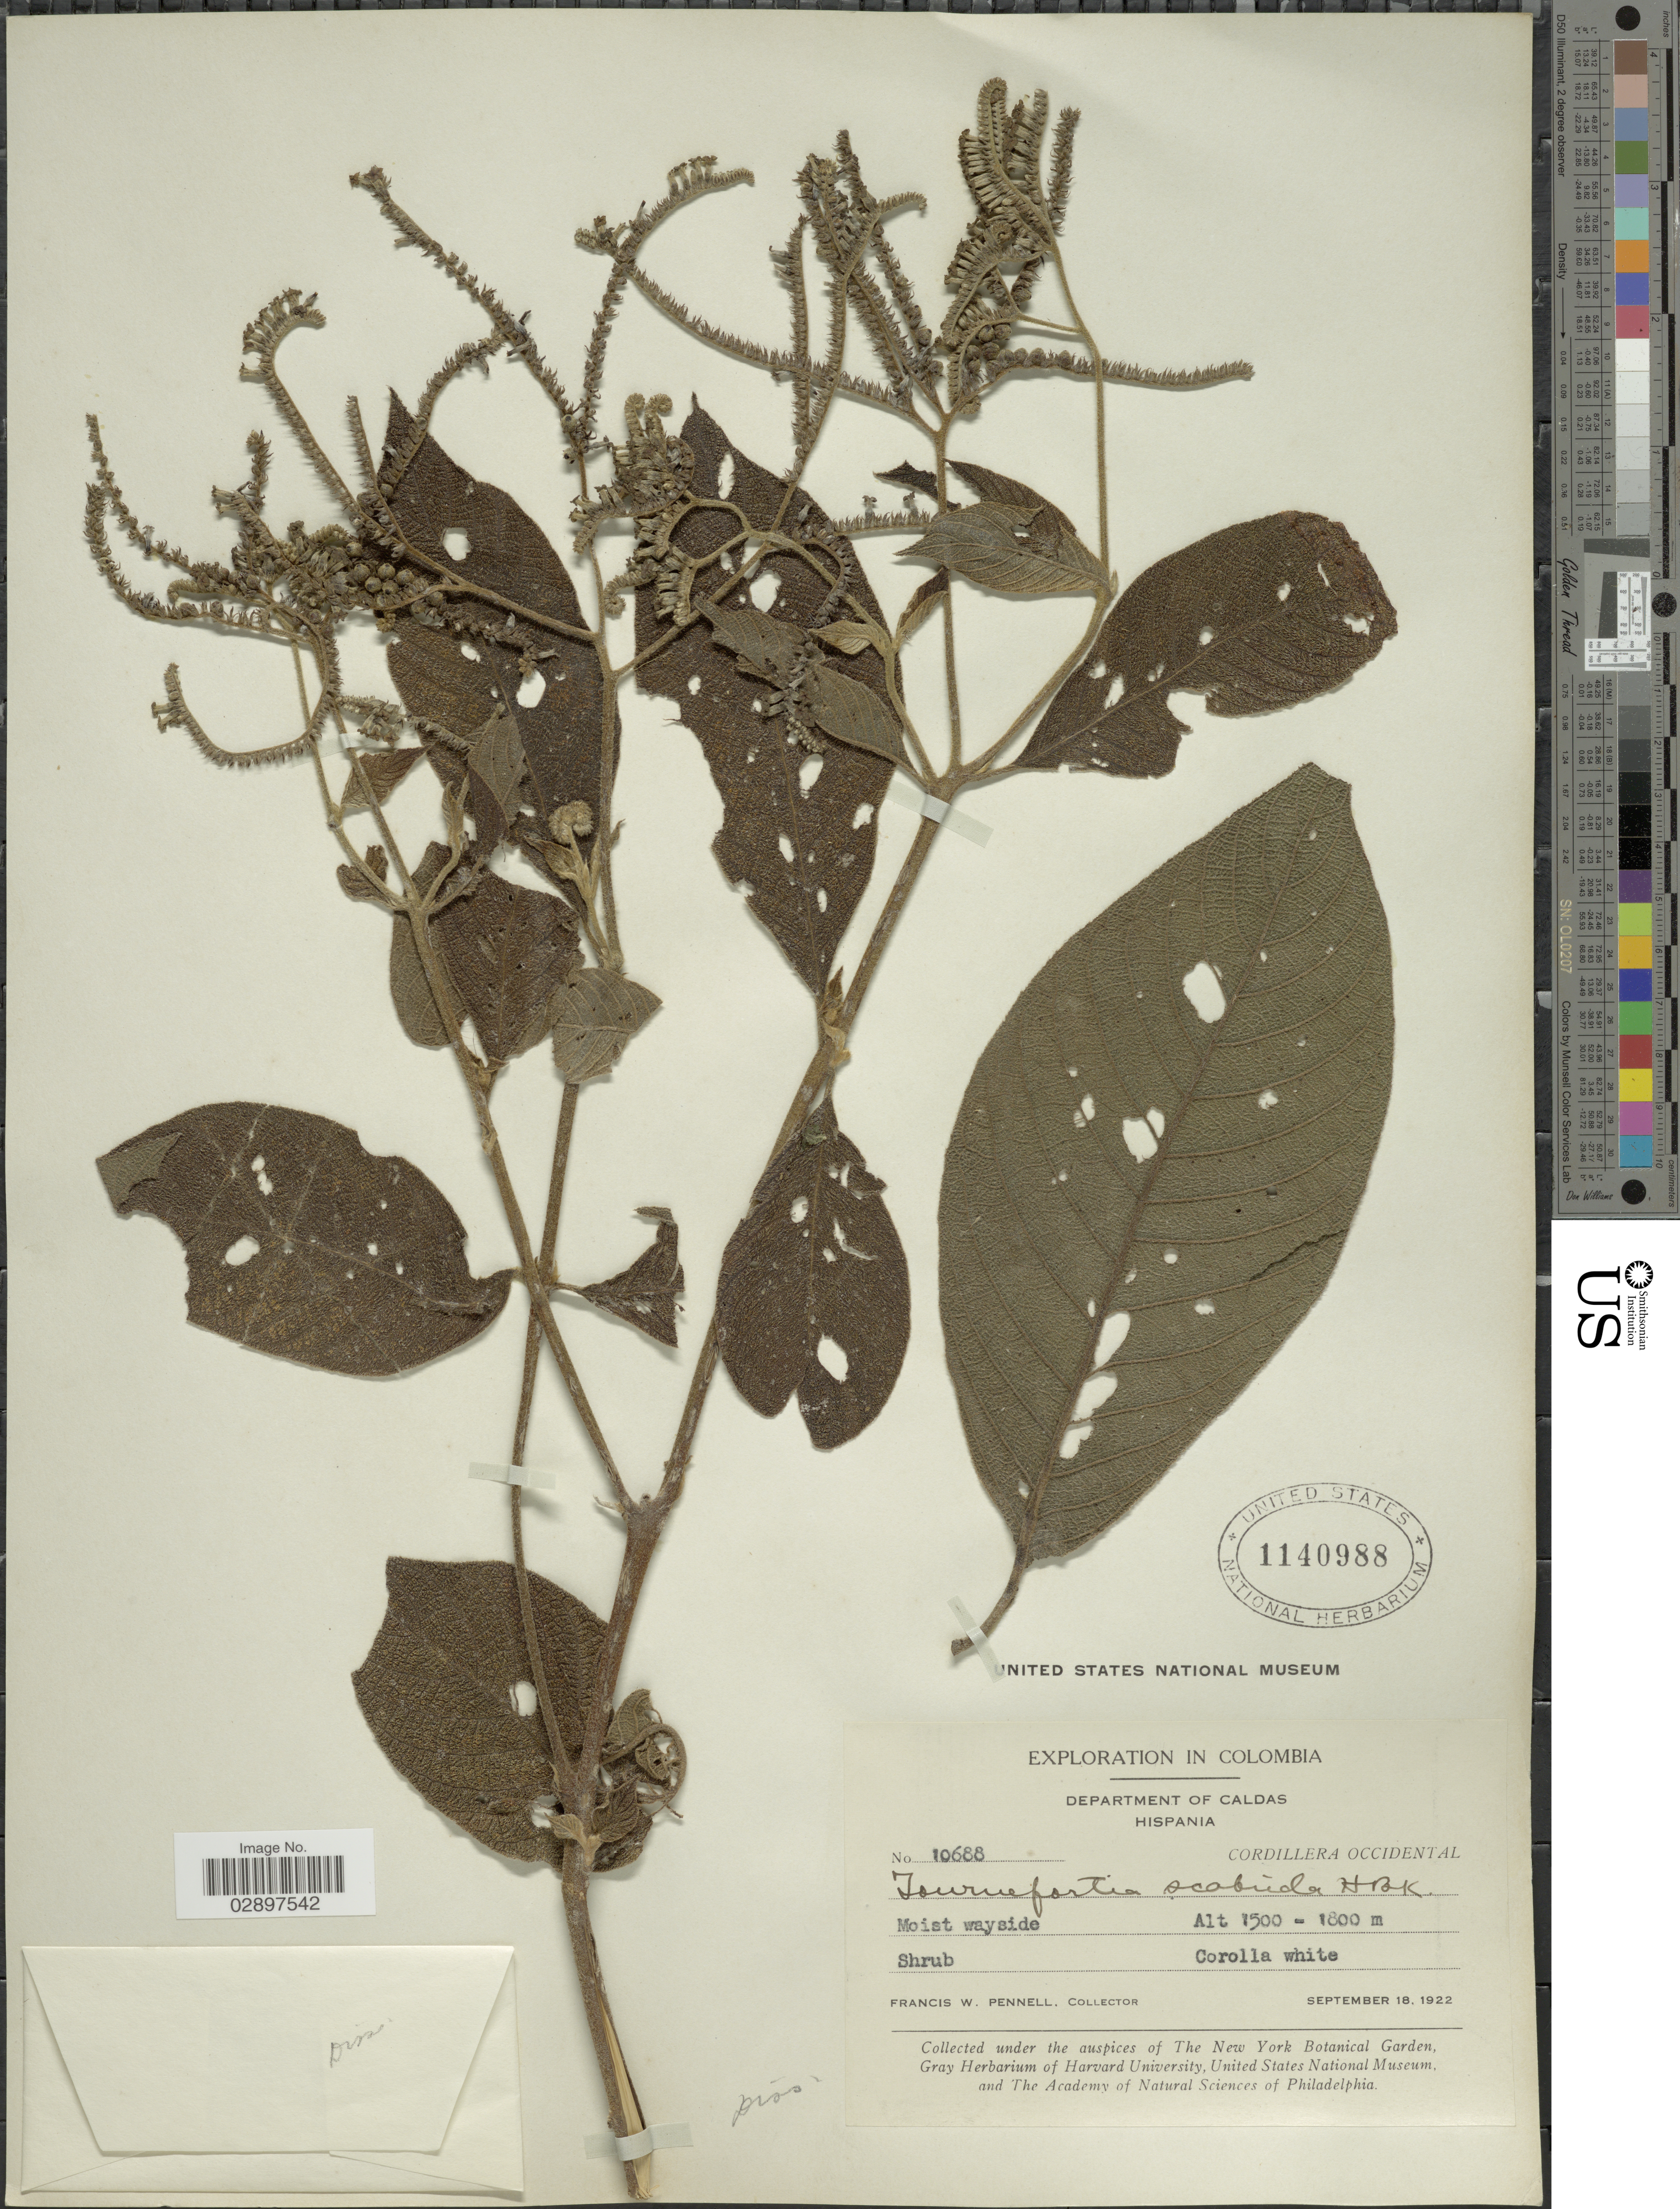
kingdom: Plantae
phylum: Tracheophyta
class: Magnoliopsida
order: Boraginales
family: Heliotropiaceae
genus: Tournefortia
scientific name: Tournefortia scabrida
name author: Kunth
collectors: F. W. Pennell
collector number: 10688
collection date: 1922-09-18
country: Colombia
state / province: Caldas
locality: Department of Caldas. Hispania. Cordillera Occidental.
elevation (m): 1500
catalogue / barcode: US 1140988